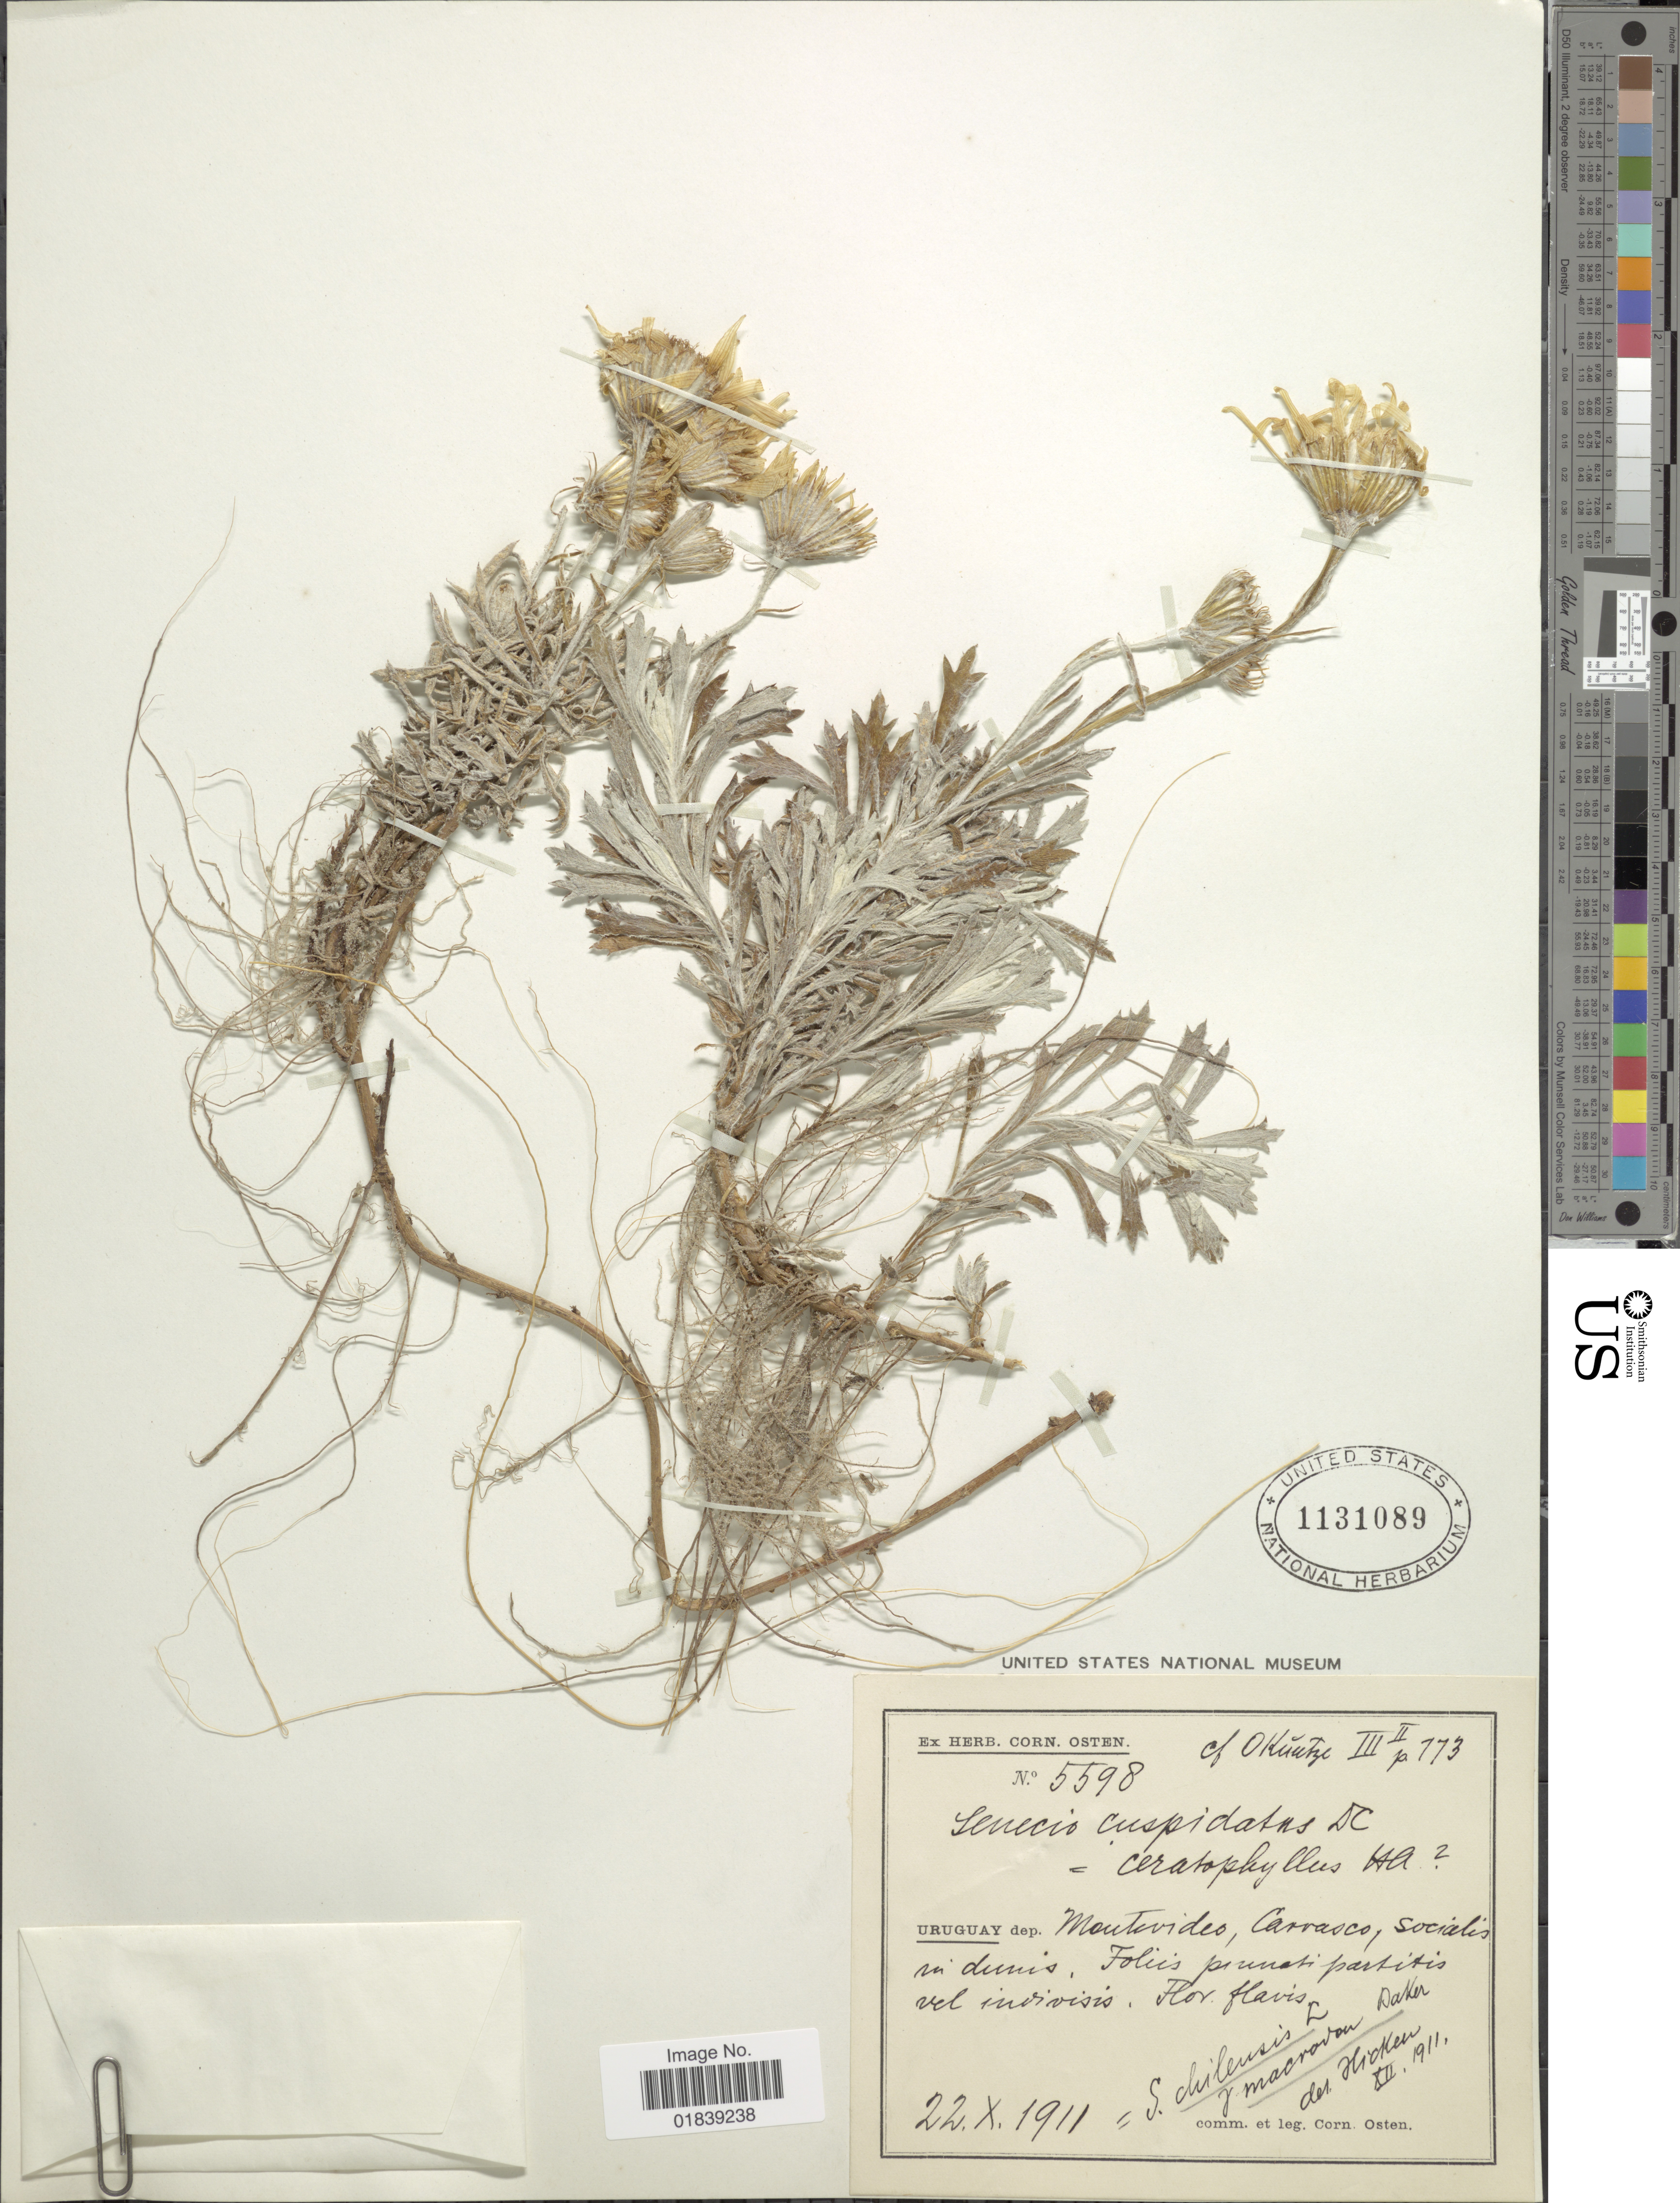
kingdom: Plantae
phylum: Tracheophyta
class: Magnoliopsida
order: Asterales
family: Asteraceae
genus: Senecio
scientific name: Senecio ceratophylloides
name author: Griseb.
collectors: C. Osten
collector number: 5598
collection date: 1911-10-22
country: Uruguay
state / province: Montevideo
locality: Carrasco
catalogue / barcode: US 1131089